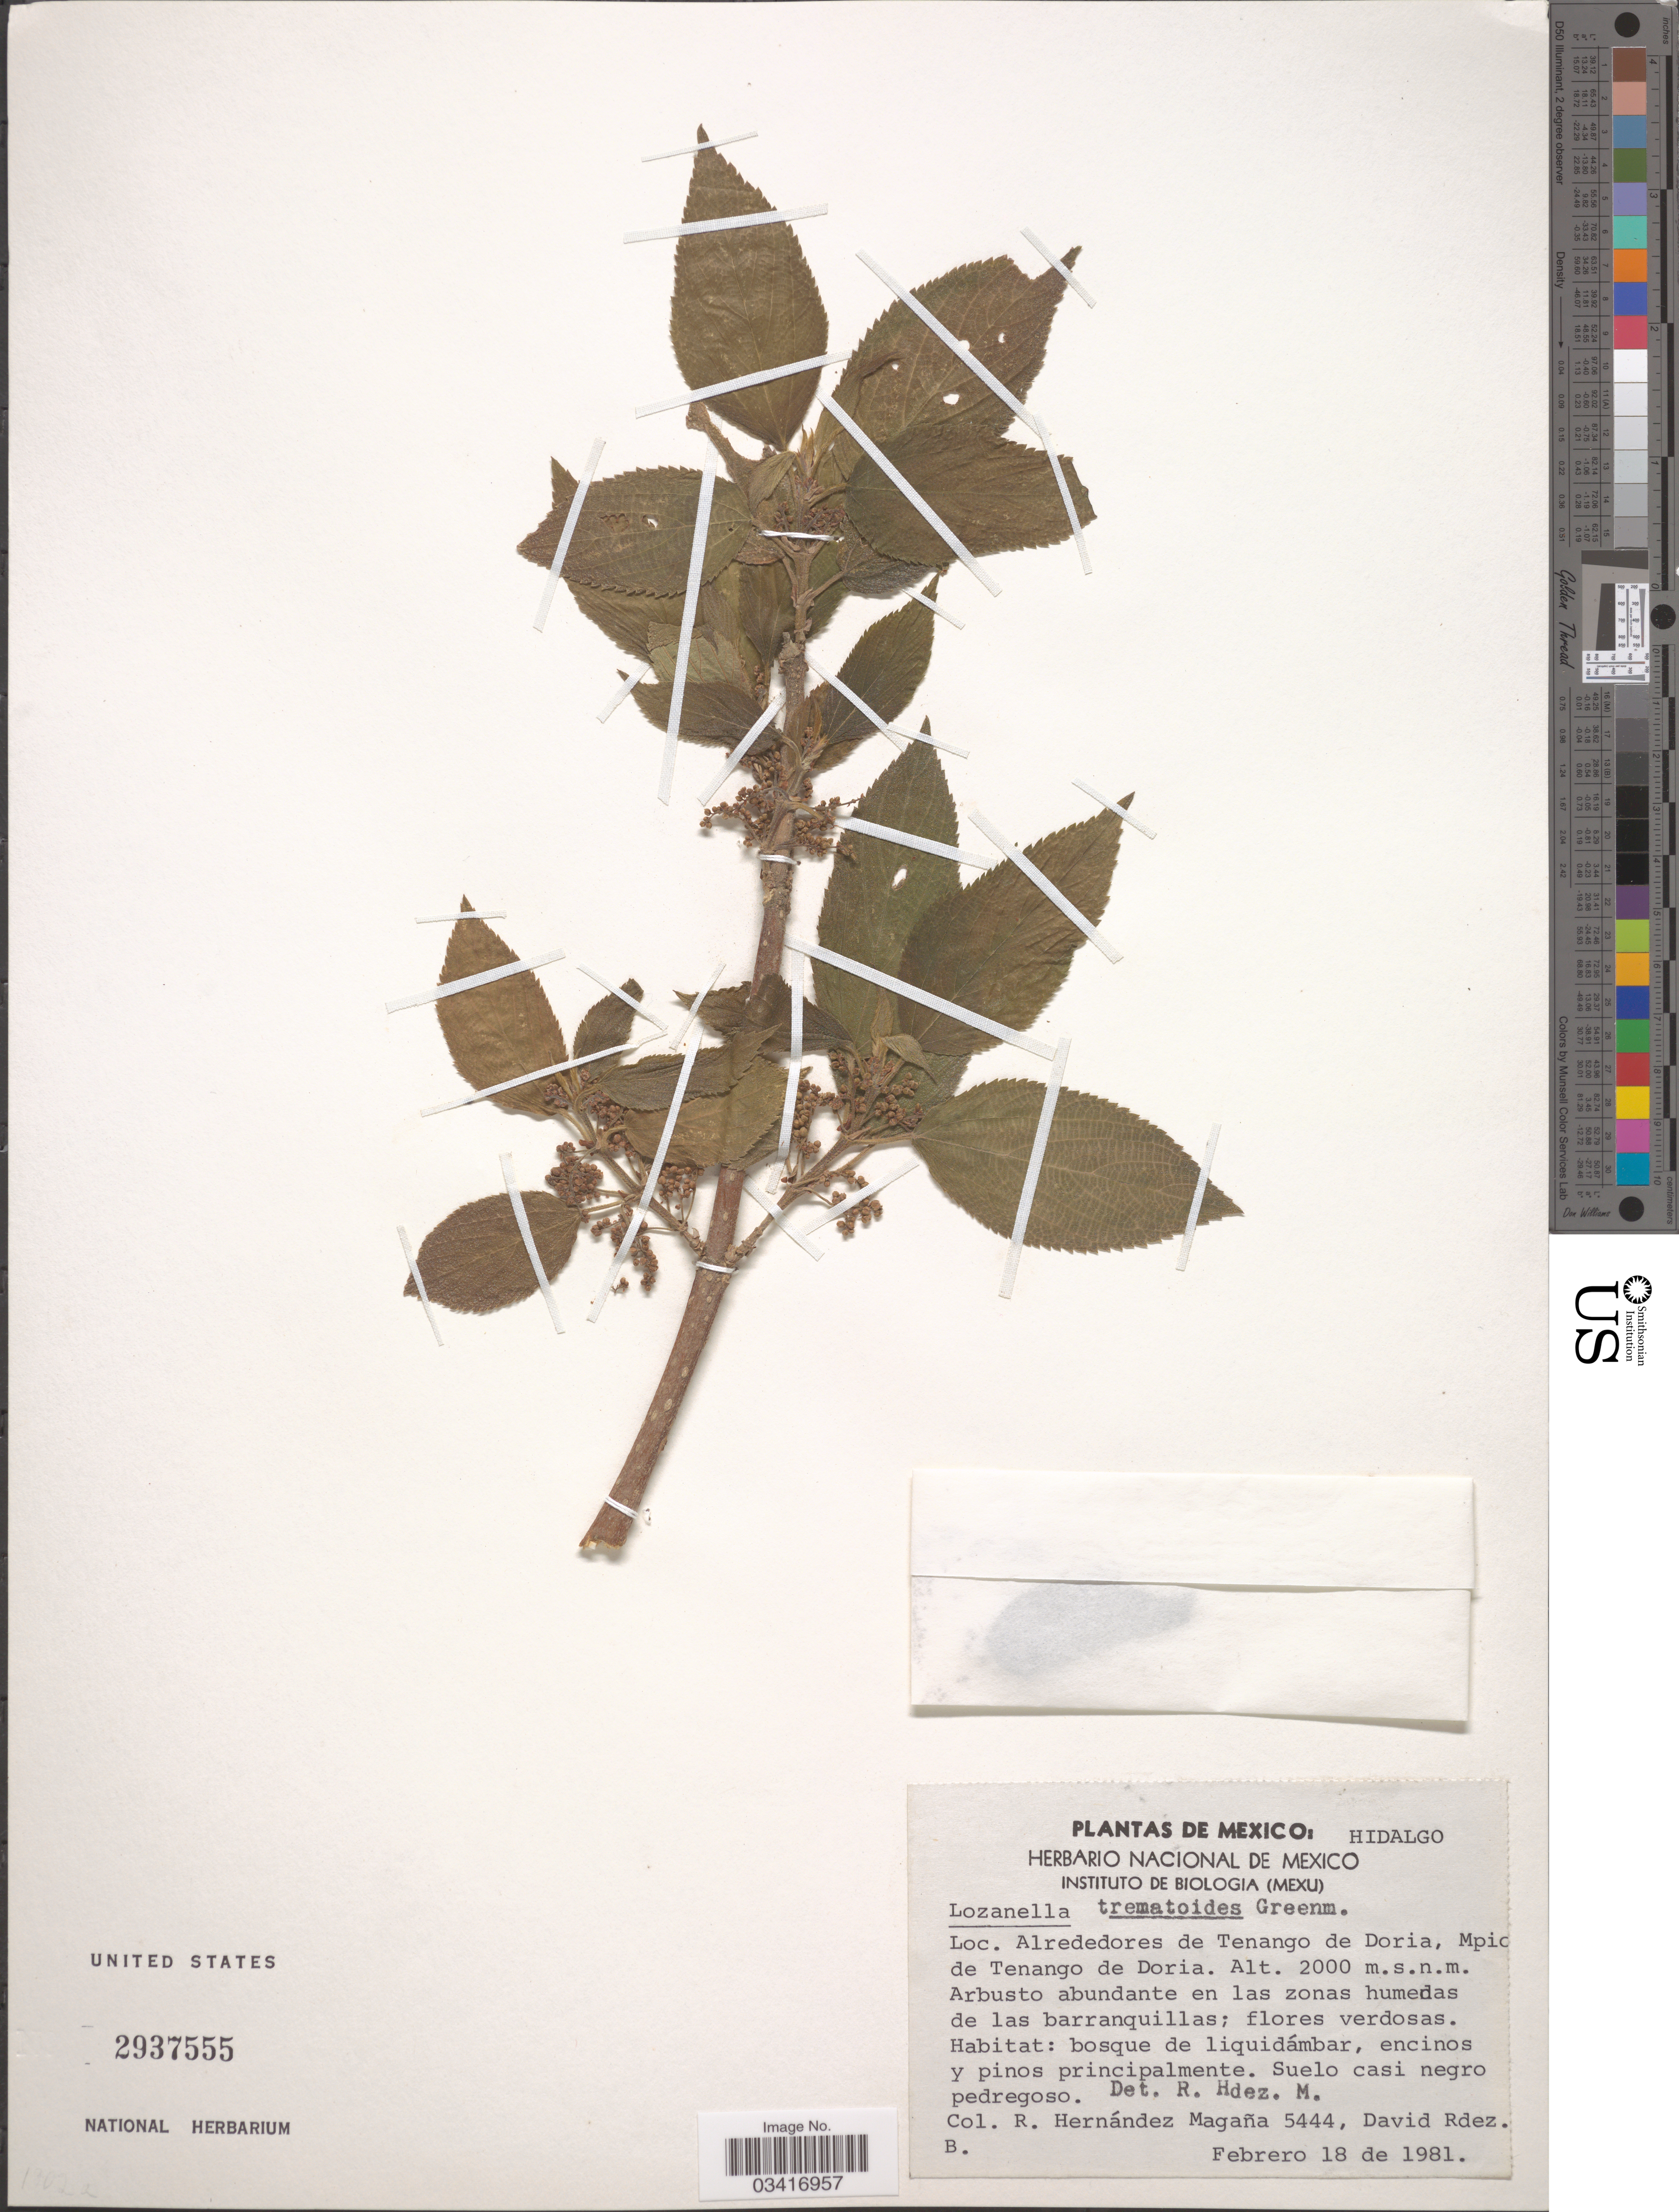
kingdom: Plantae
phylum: Tracheophyta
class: Magnoliopsida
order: Rosales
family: Cannabaceae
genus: Lozanella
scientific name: Lozanella enantiophylla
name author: (Donn. Sm.) Killip & C.V. Morton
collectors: R. Hernández-M. & D. Rodríguez B.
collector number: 5444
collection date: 1981-02-18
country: Mexico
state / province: Hidalgo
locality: Alrededores de Tenango de Doria, Mpio de Tenango de Doria.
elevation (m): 2000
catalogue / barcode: US 2937555